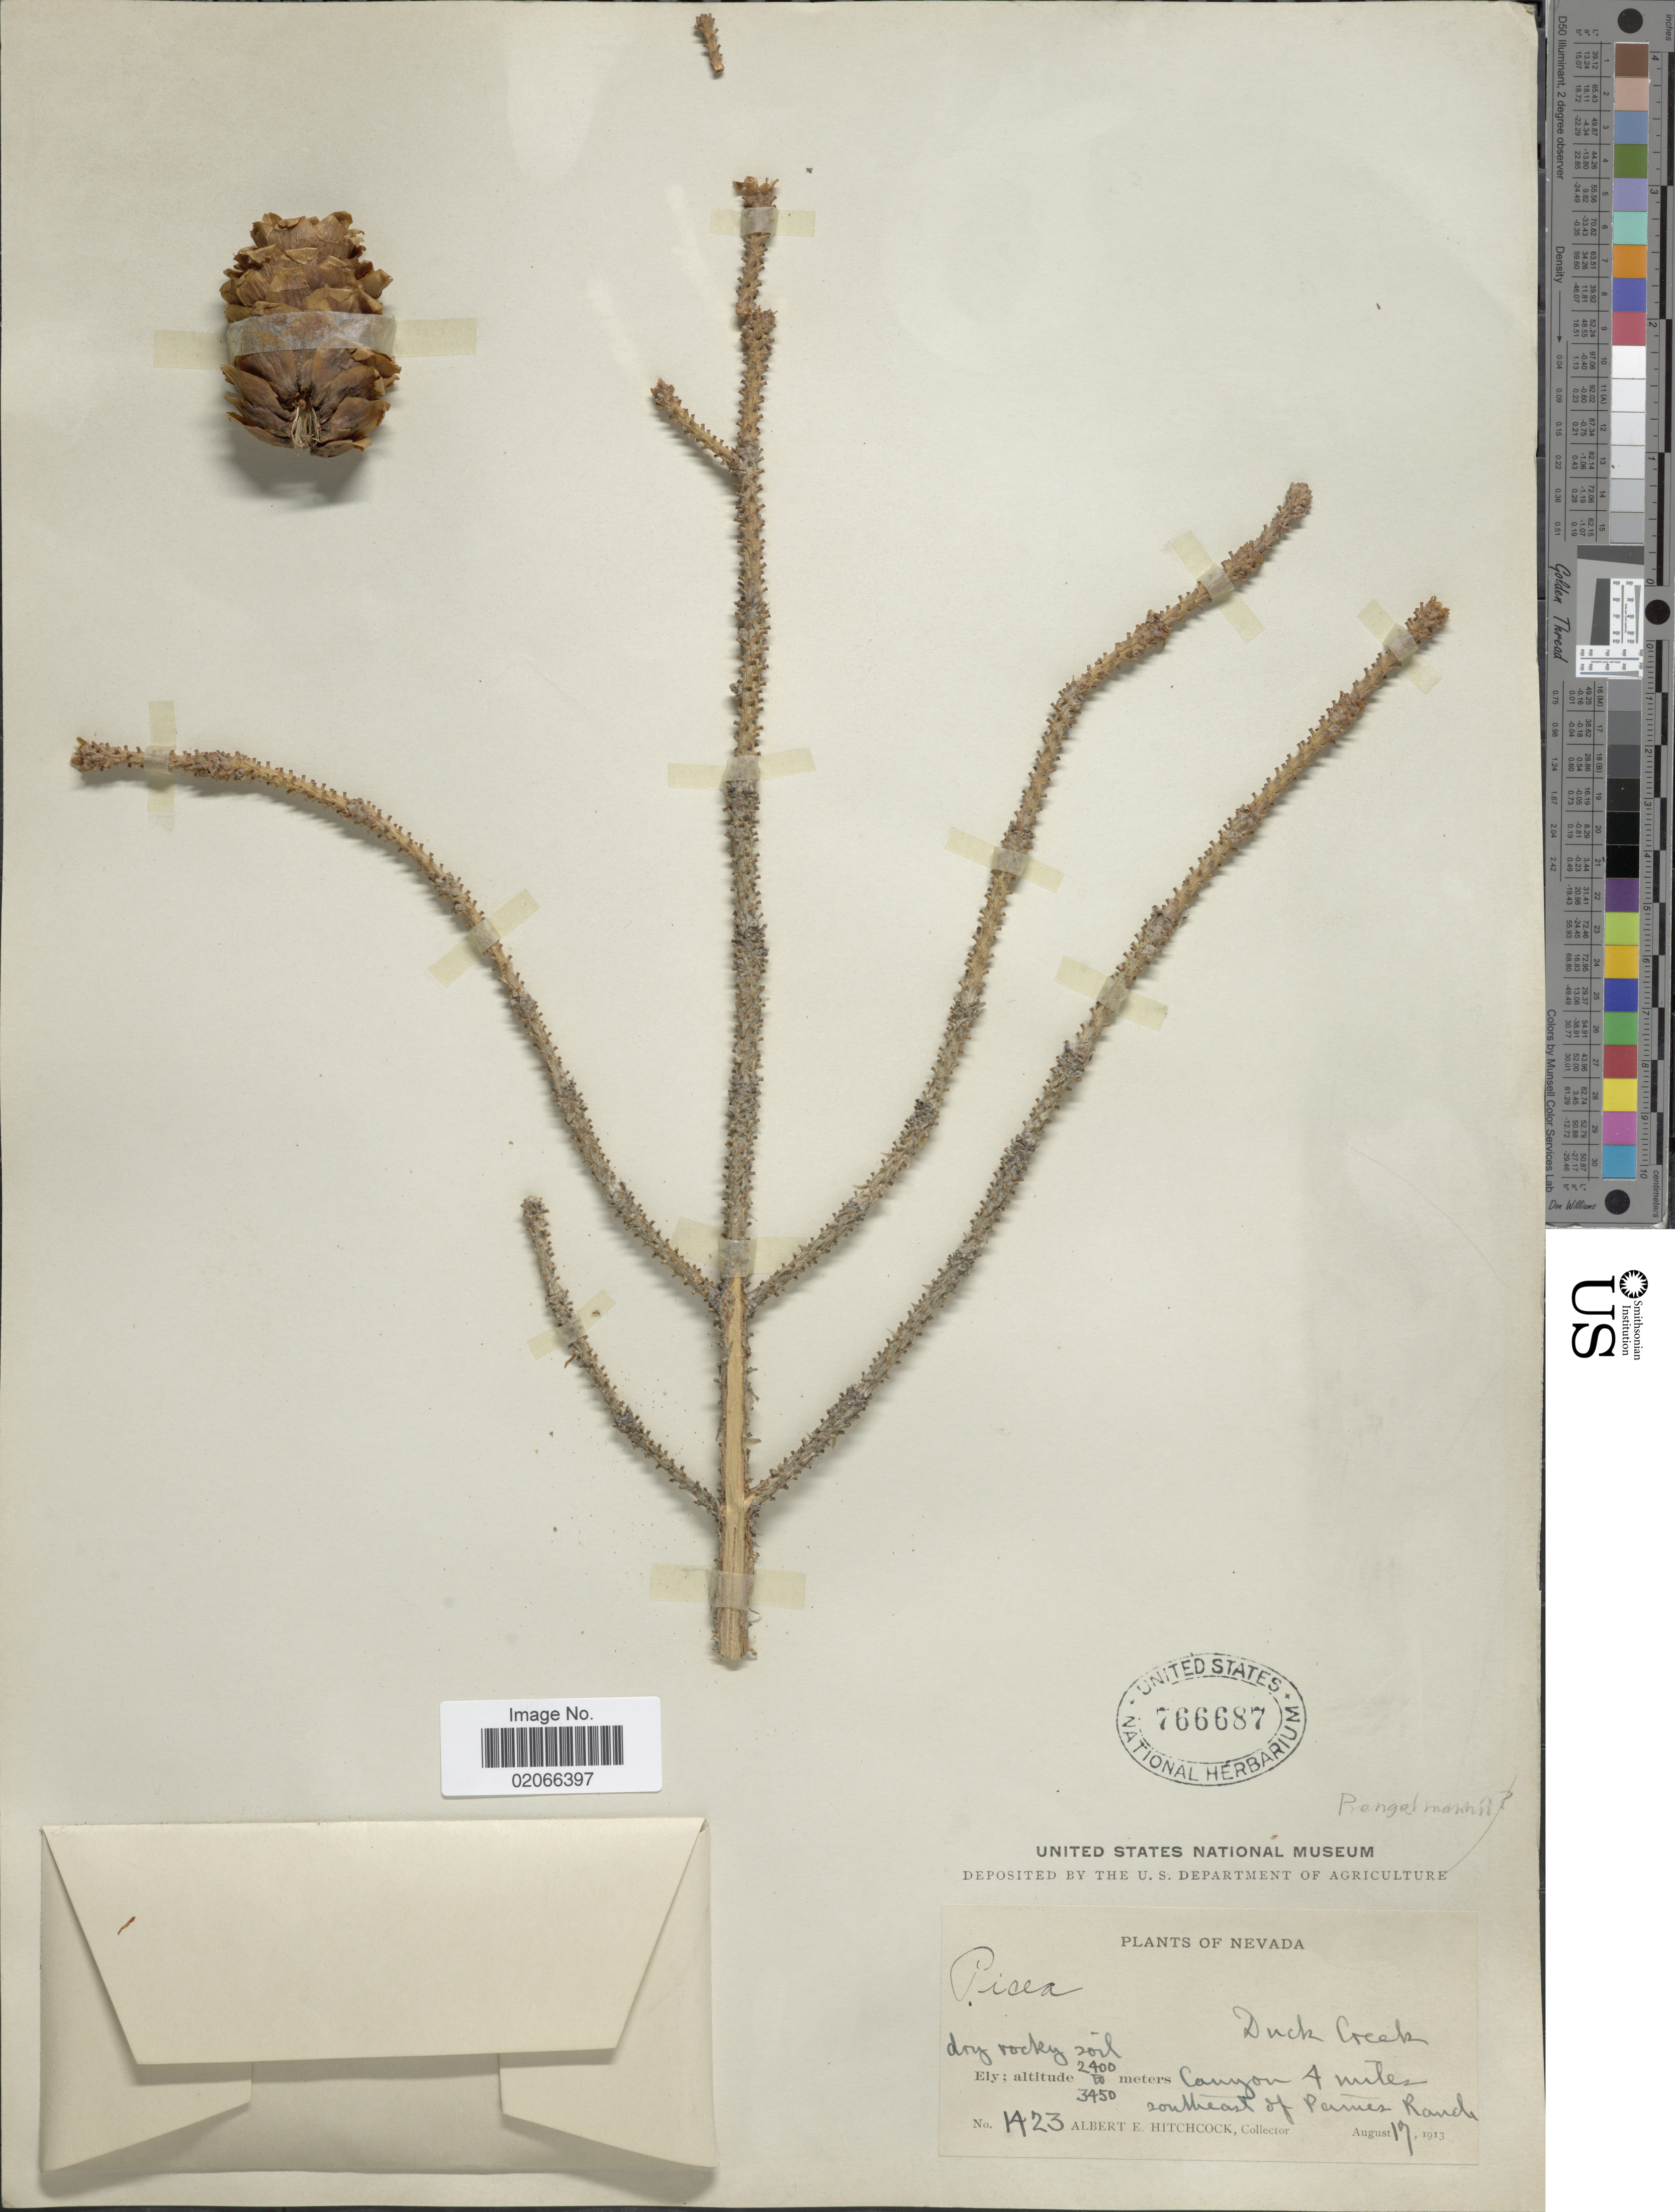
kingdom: Plantae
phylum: Tracheophyta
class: Pinopsida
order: Pinales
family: Pinaceae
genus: Picea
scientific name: Picea engelmannii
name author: Parry ex Engelm.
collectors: A. Hitchcock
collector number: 1423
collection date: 1913-09-17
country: United States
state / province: Nevada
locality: Dry rocky soil, Duck Creek, Canyon 4 miles southeast of Paines Ranch, Ely.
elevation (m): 2400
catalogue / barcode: US 766687